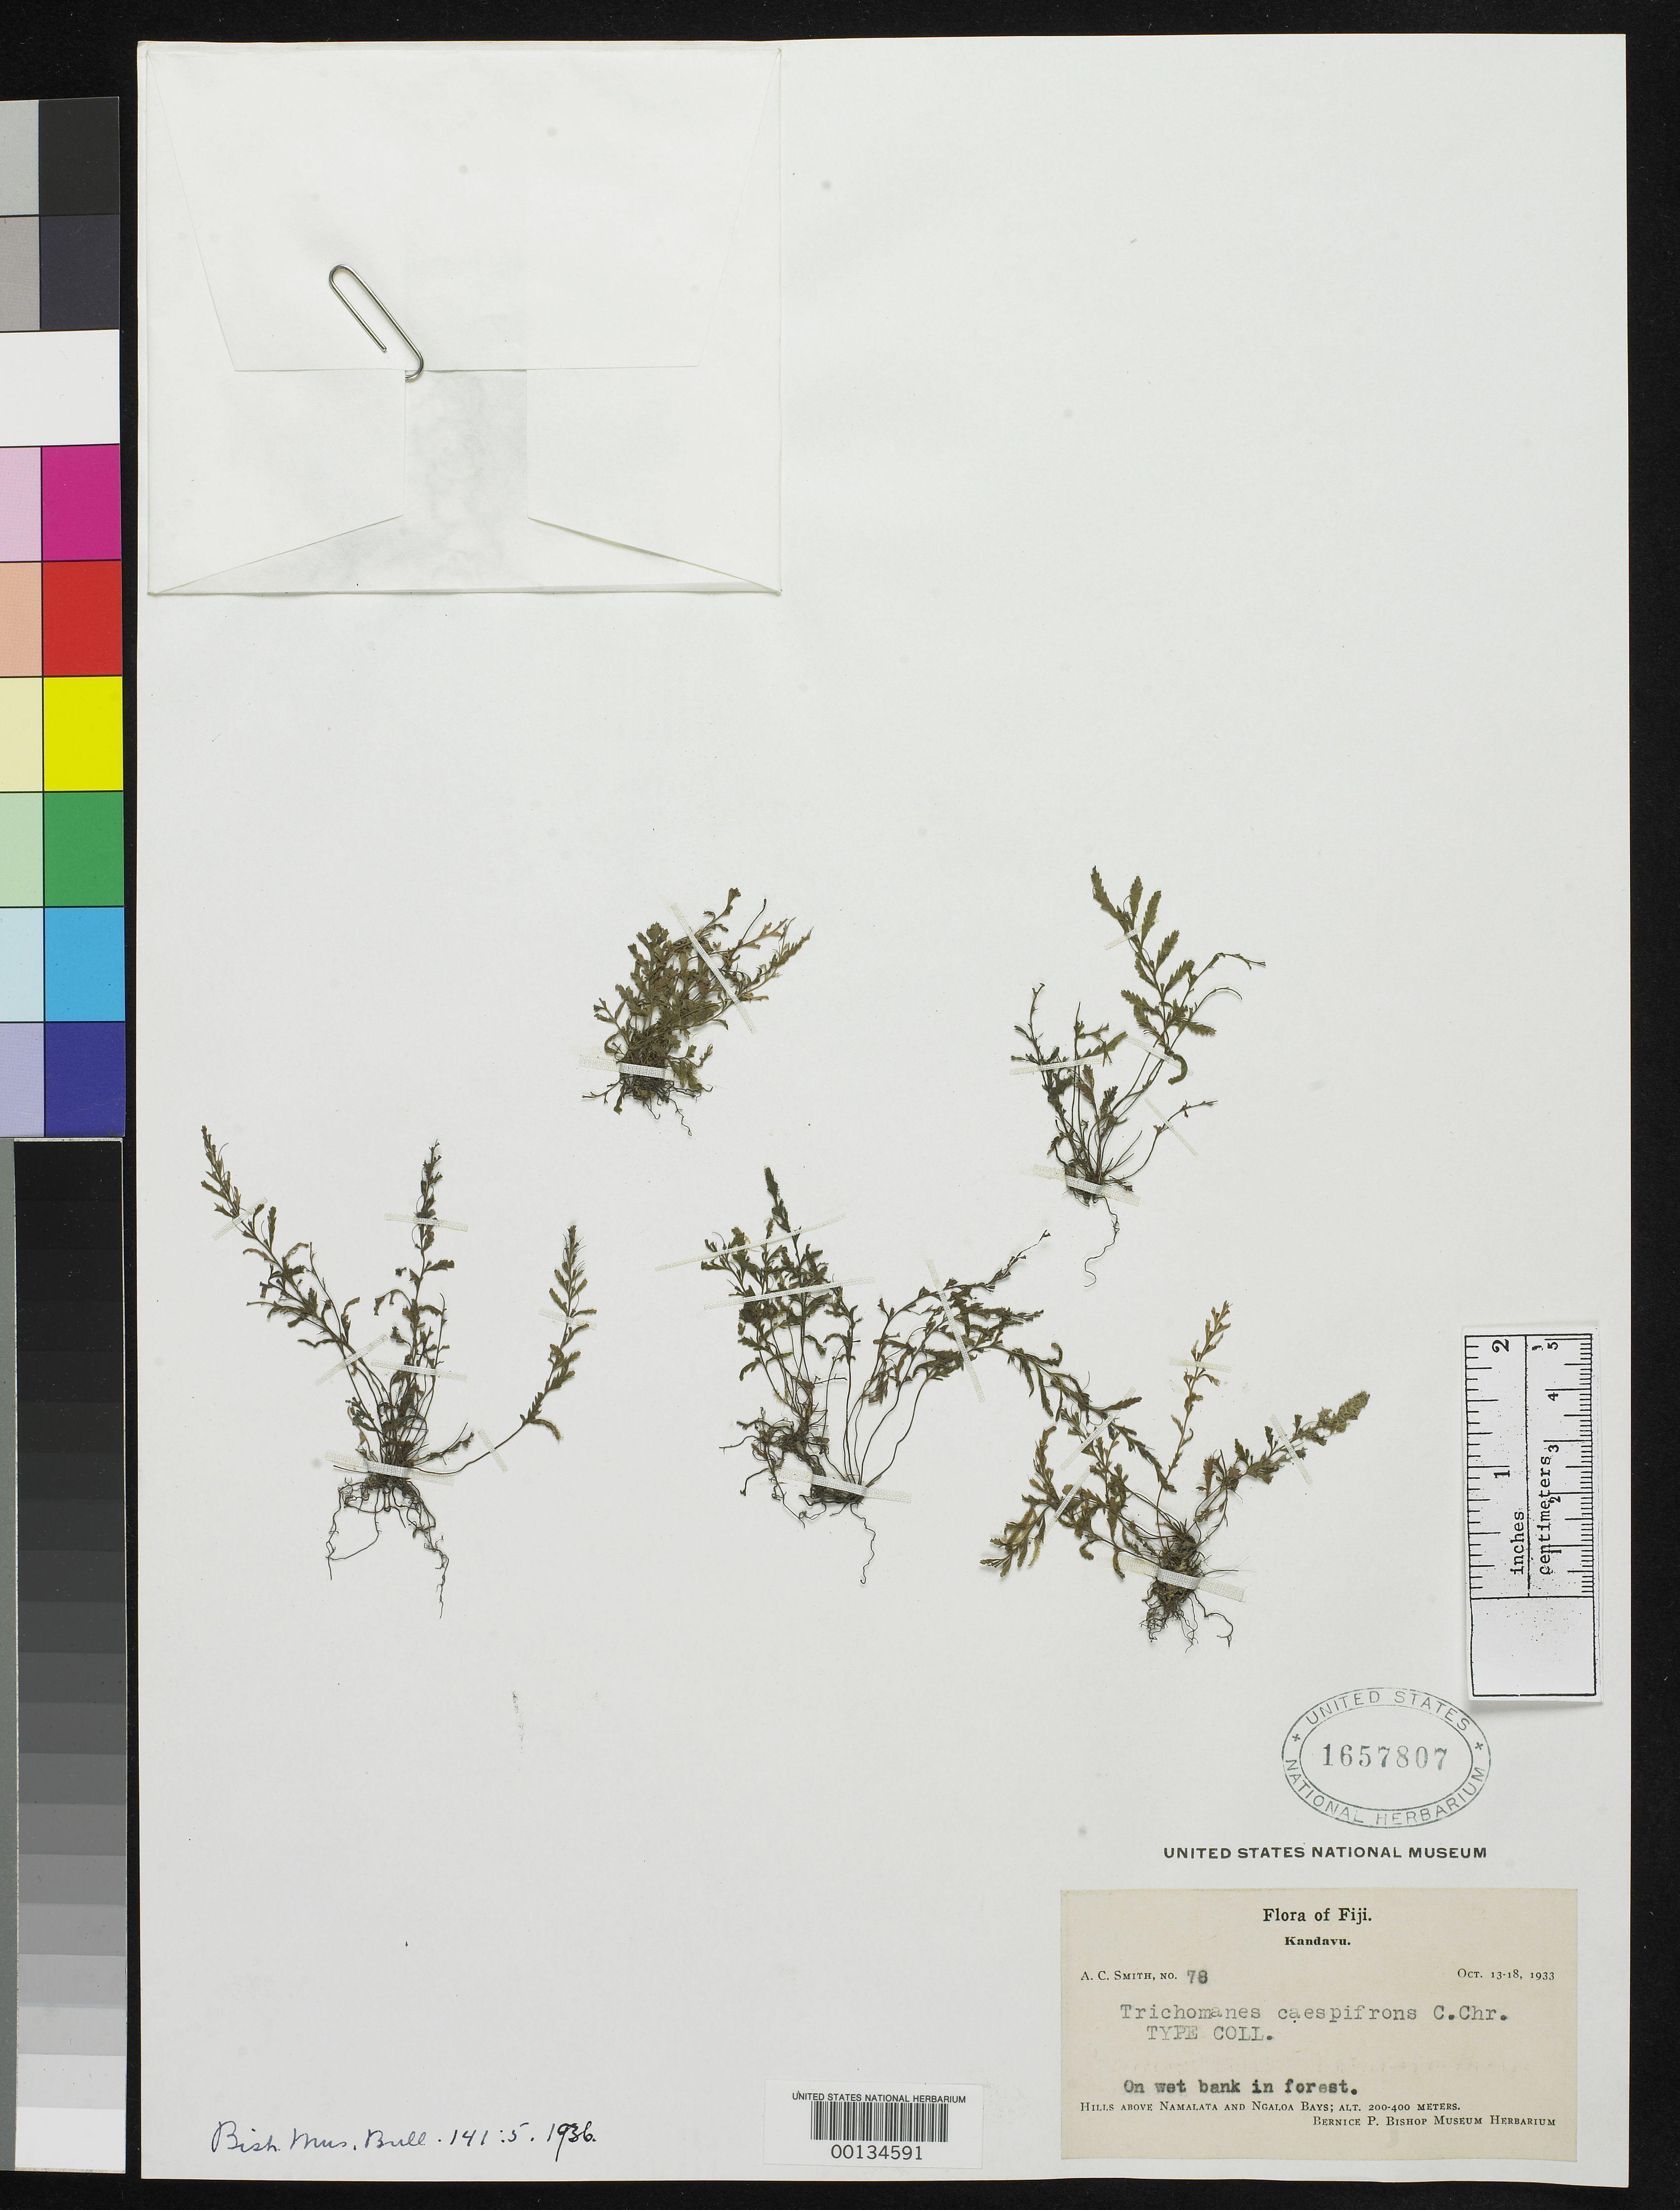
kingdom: Plantae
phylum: Tracheophyta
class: Polypodiopsida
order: Hymenophyllales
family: Hymenophyllaceae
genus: Trichomanes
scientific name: Trichomanes caespifrons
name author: C. Chr.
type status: Type Collection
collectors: A. C. Smith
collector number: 78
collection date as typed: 13 Oct 1933 to 18 Oct 1933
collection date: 1933-10-13/1933-10-18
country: Fiji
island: Kadavu [Kandavu]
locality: Kandavu, hills above Namalata & Ngaloa Bays.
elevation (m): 200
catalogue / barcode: US 1657807